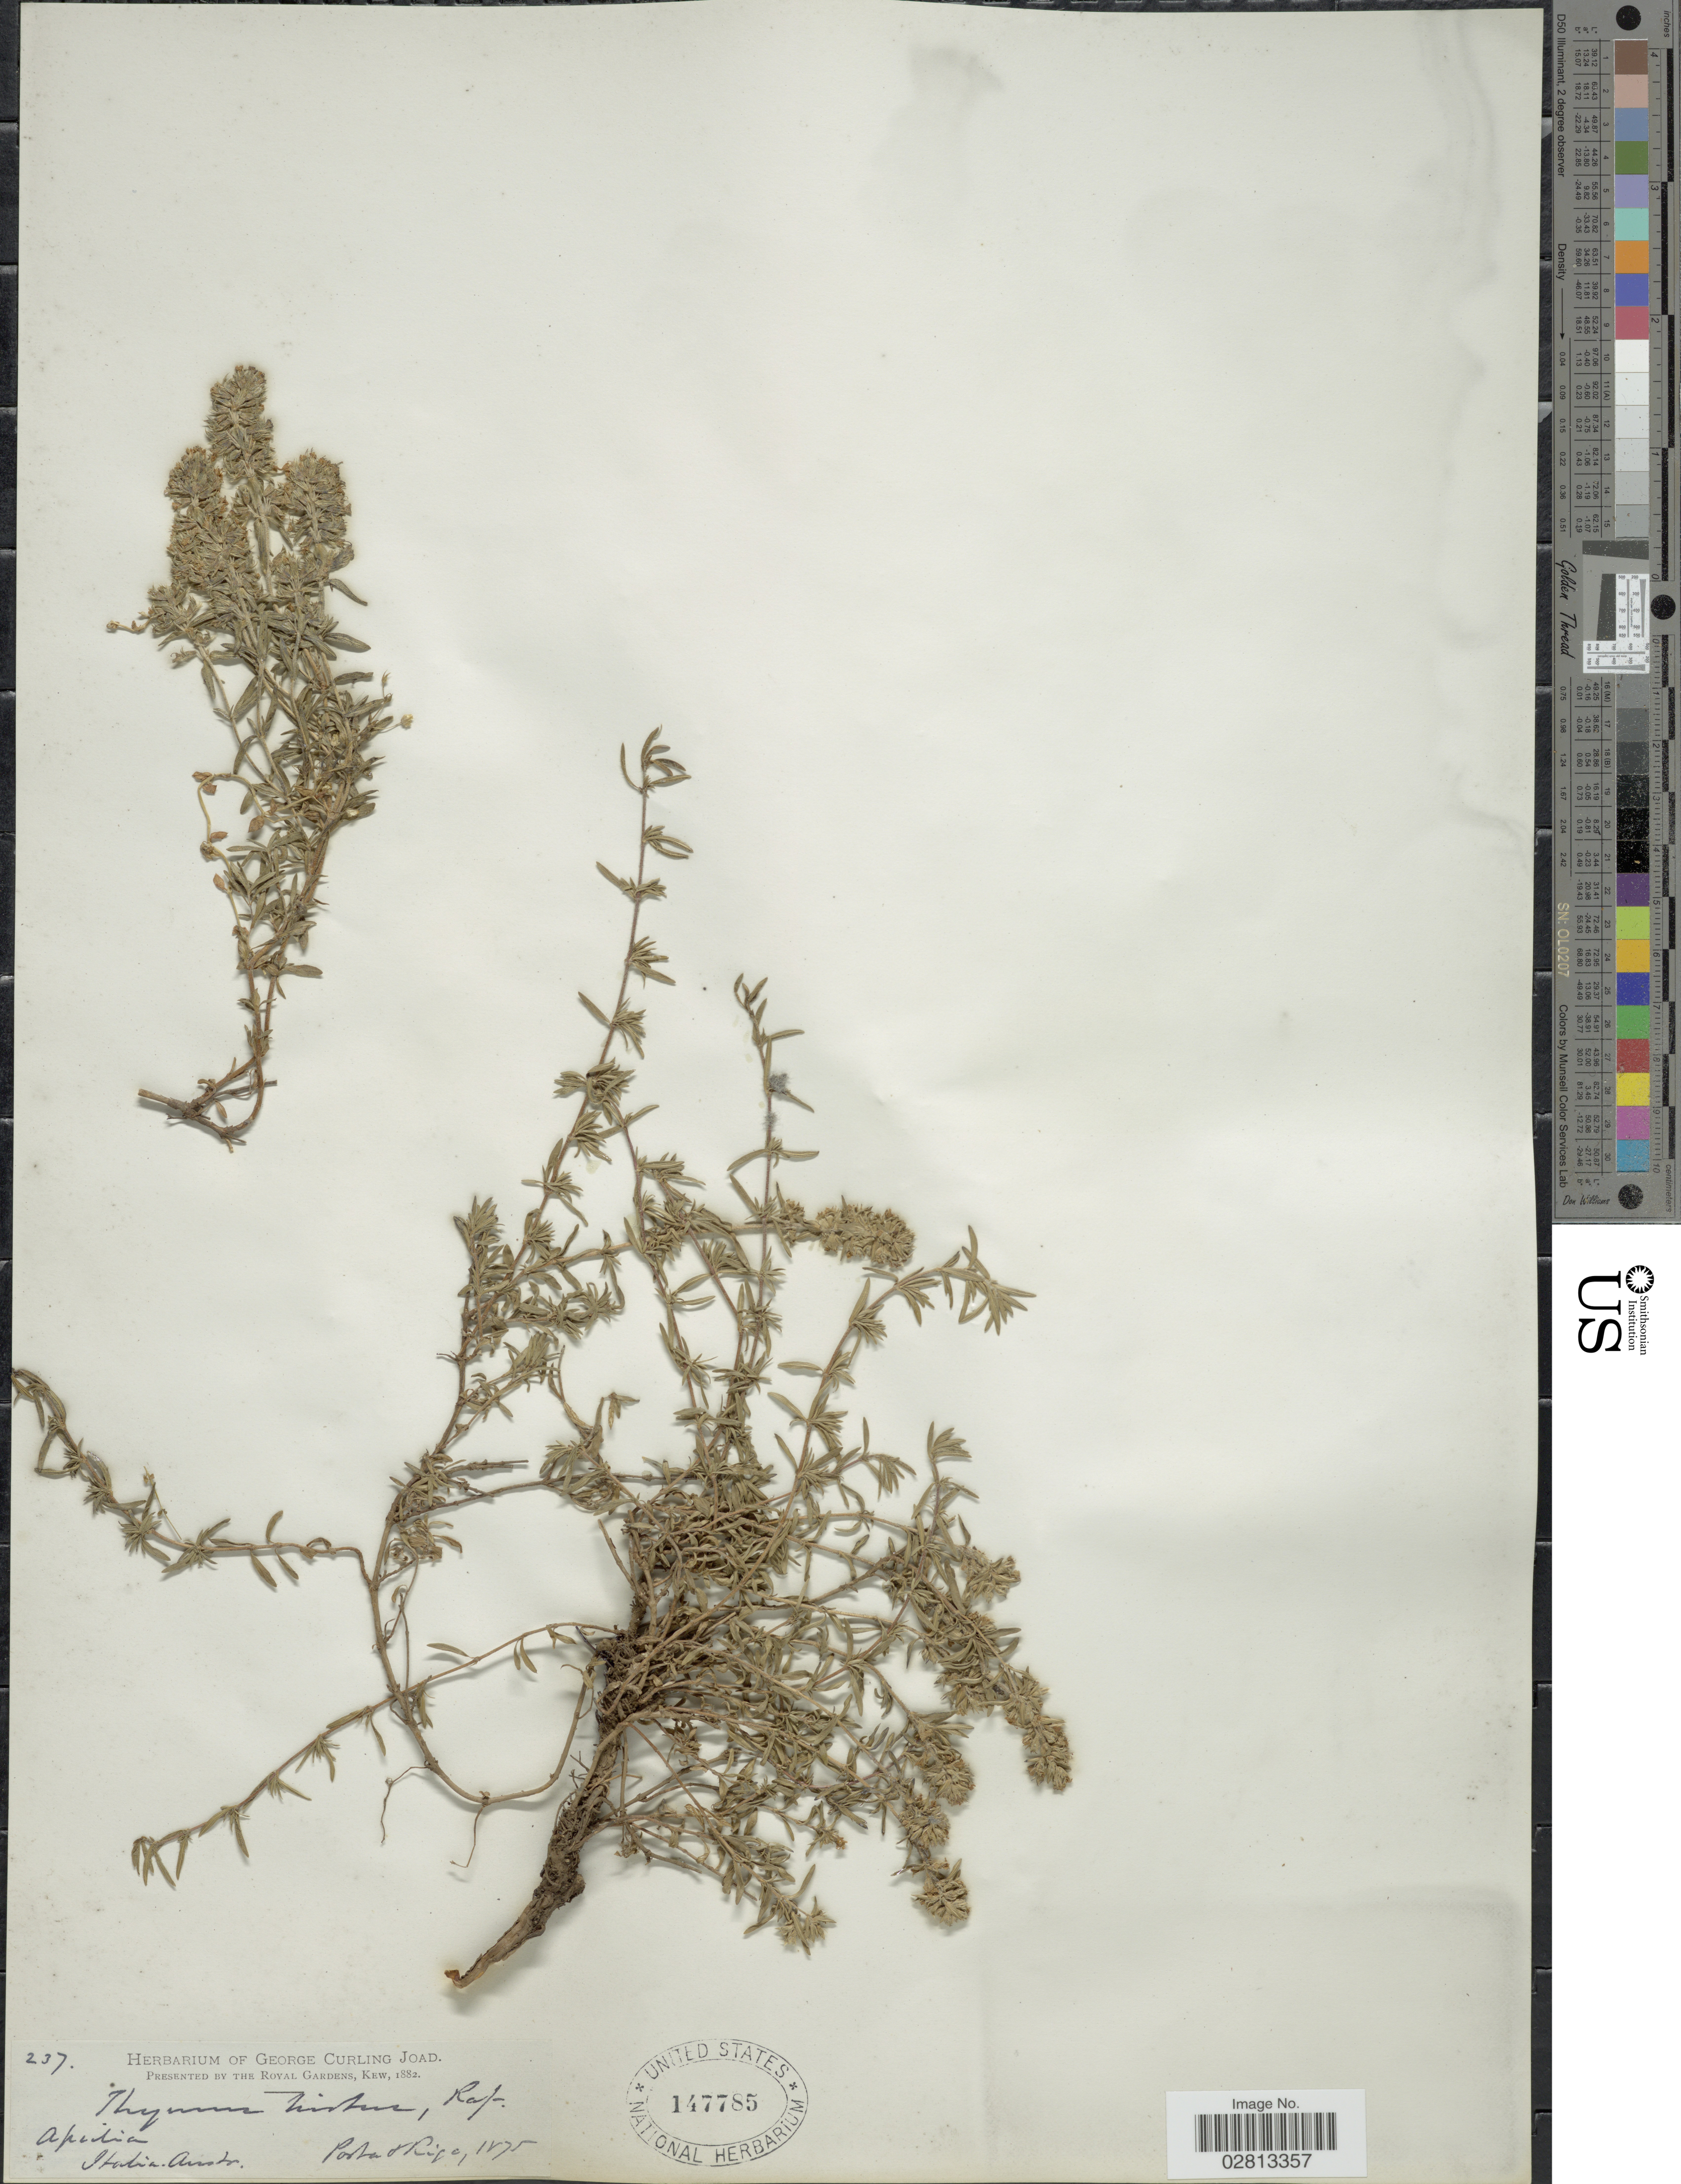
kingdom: Plantae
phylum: Tracheophyta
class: Magnoliopsida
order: Lamiales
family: Lamiaceae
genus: Thymus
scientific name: Thymus hirtus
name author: Banks & Sol.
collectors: -- Porta & -- Rigo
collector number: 237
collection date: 1875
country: Italy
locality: Apilia. Italia. Austr.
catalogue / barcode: US 147785